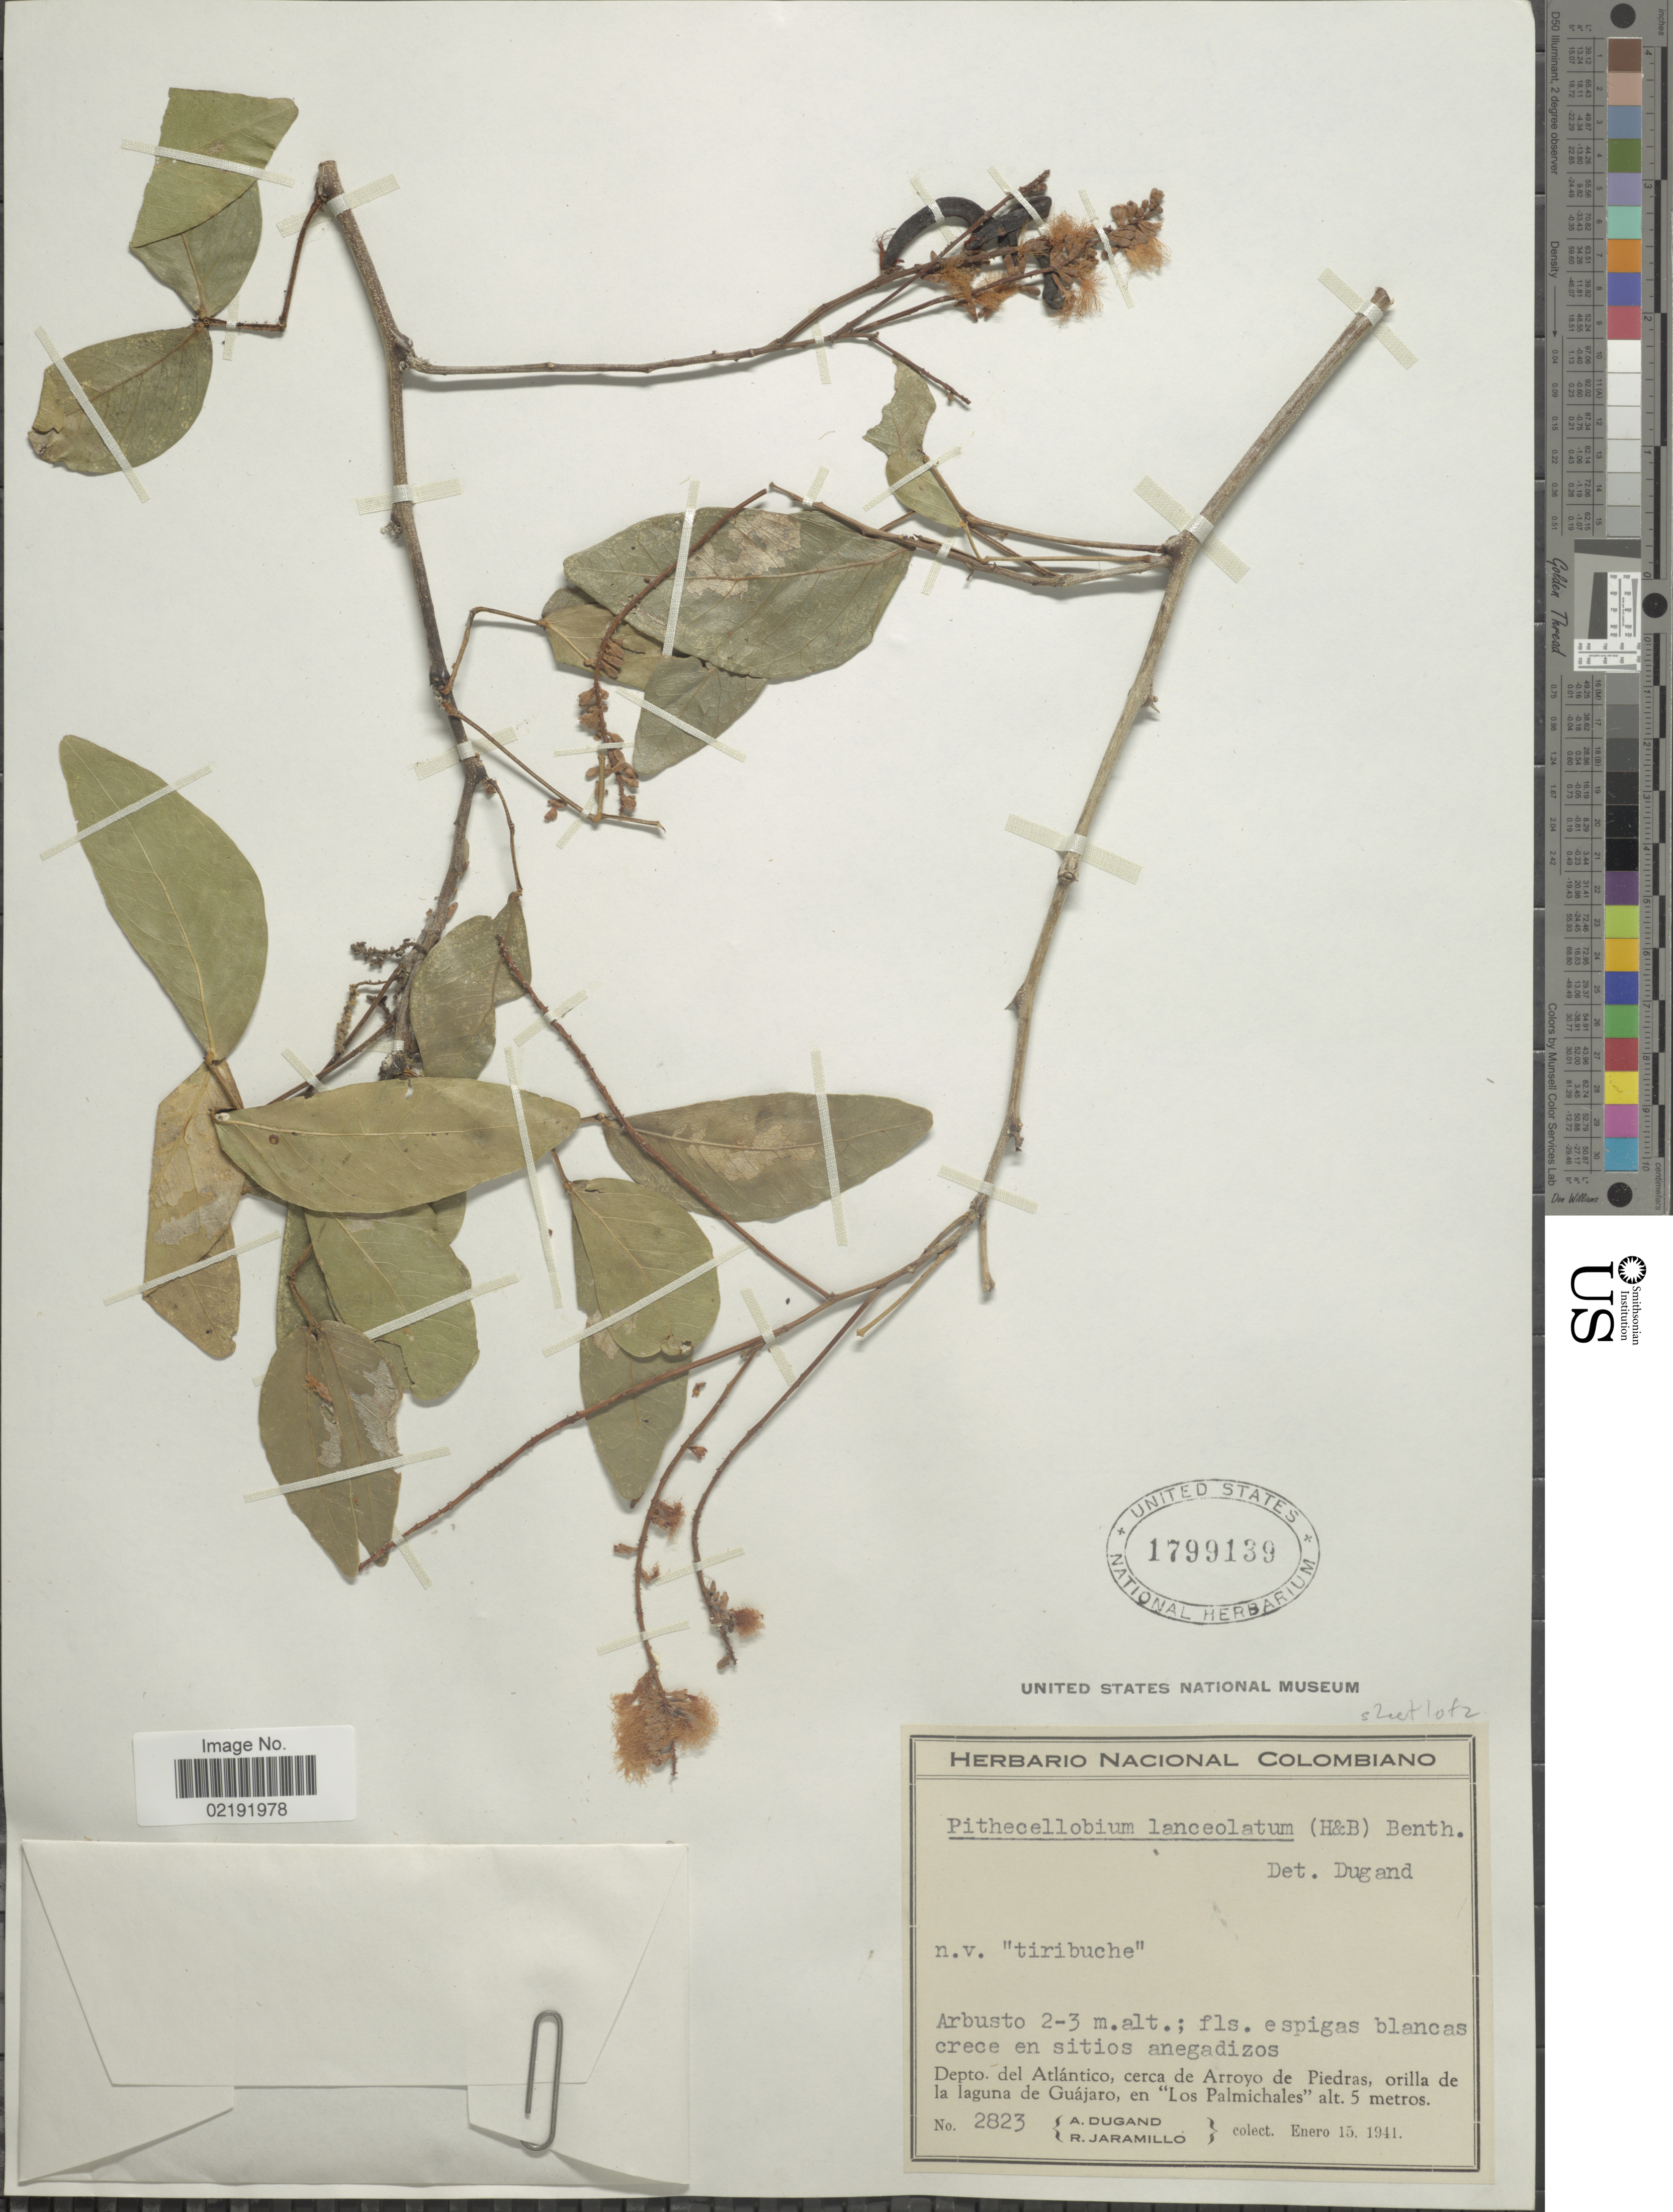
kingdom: Plantae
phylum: Tracheophyta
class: Magnoliopsida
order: Fabales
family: Fabaceae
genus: Pithecellobium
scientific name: Pithecellobium lanceolatum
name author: (Humb. & Bonpl. ex Willd.) Benth.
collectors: A. Dugand & R. Jaramillo M.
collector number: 2823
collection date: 1941-01-15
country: Colombia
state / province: Atlántico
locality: Depto. del Atlántico, cerca de Arroyo de Piedras, orilla de la laguna de Guájaro, en "Los Palmichales"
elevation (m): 5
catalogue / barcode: US 1799139